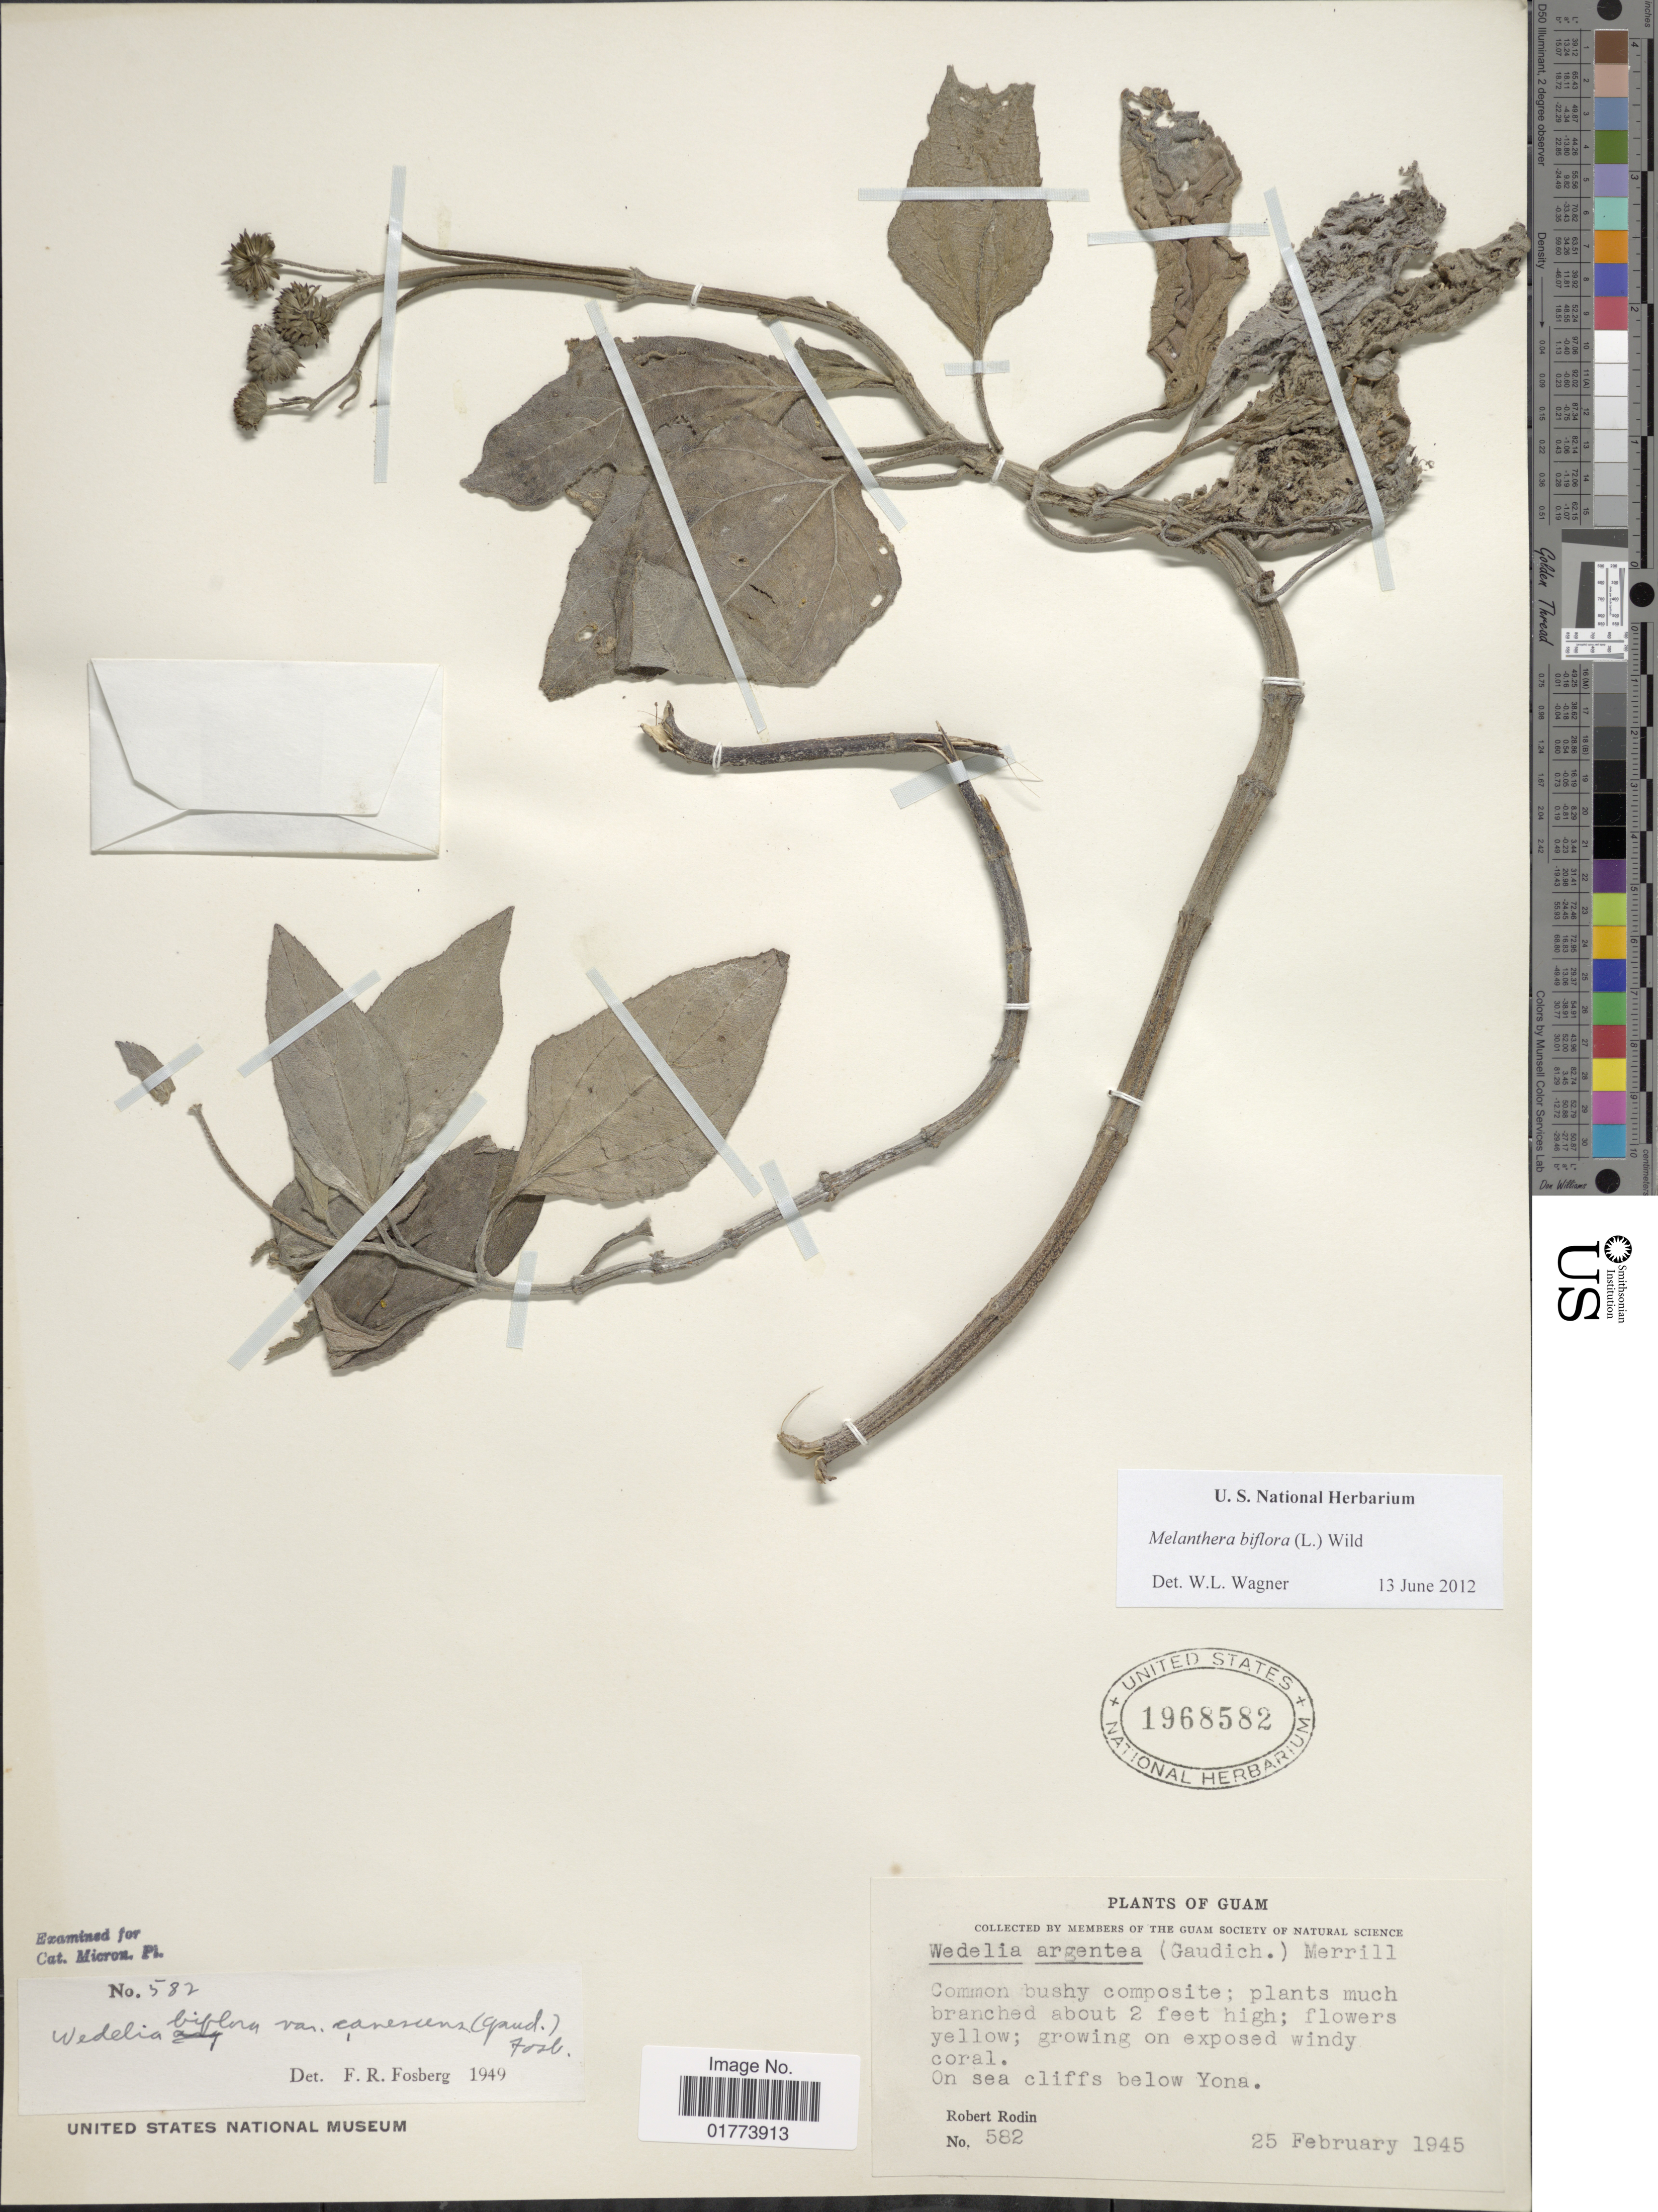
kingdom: Plantae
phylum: Tracheophyta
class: Magnoliopsida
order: Asterales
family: Asteraceae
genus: Wollastonia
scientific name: Wollastonia uniflora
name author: (Willd.) Orchard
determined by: Wagner, W. L., (BOT), Smithsonian Institution - National Museum of Natural History (UNITED STATES)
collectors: R. Rodin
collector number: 582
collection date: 1945-02-25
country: Guam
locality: On sea cliffs below Yona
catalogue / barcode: US 1968582